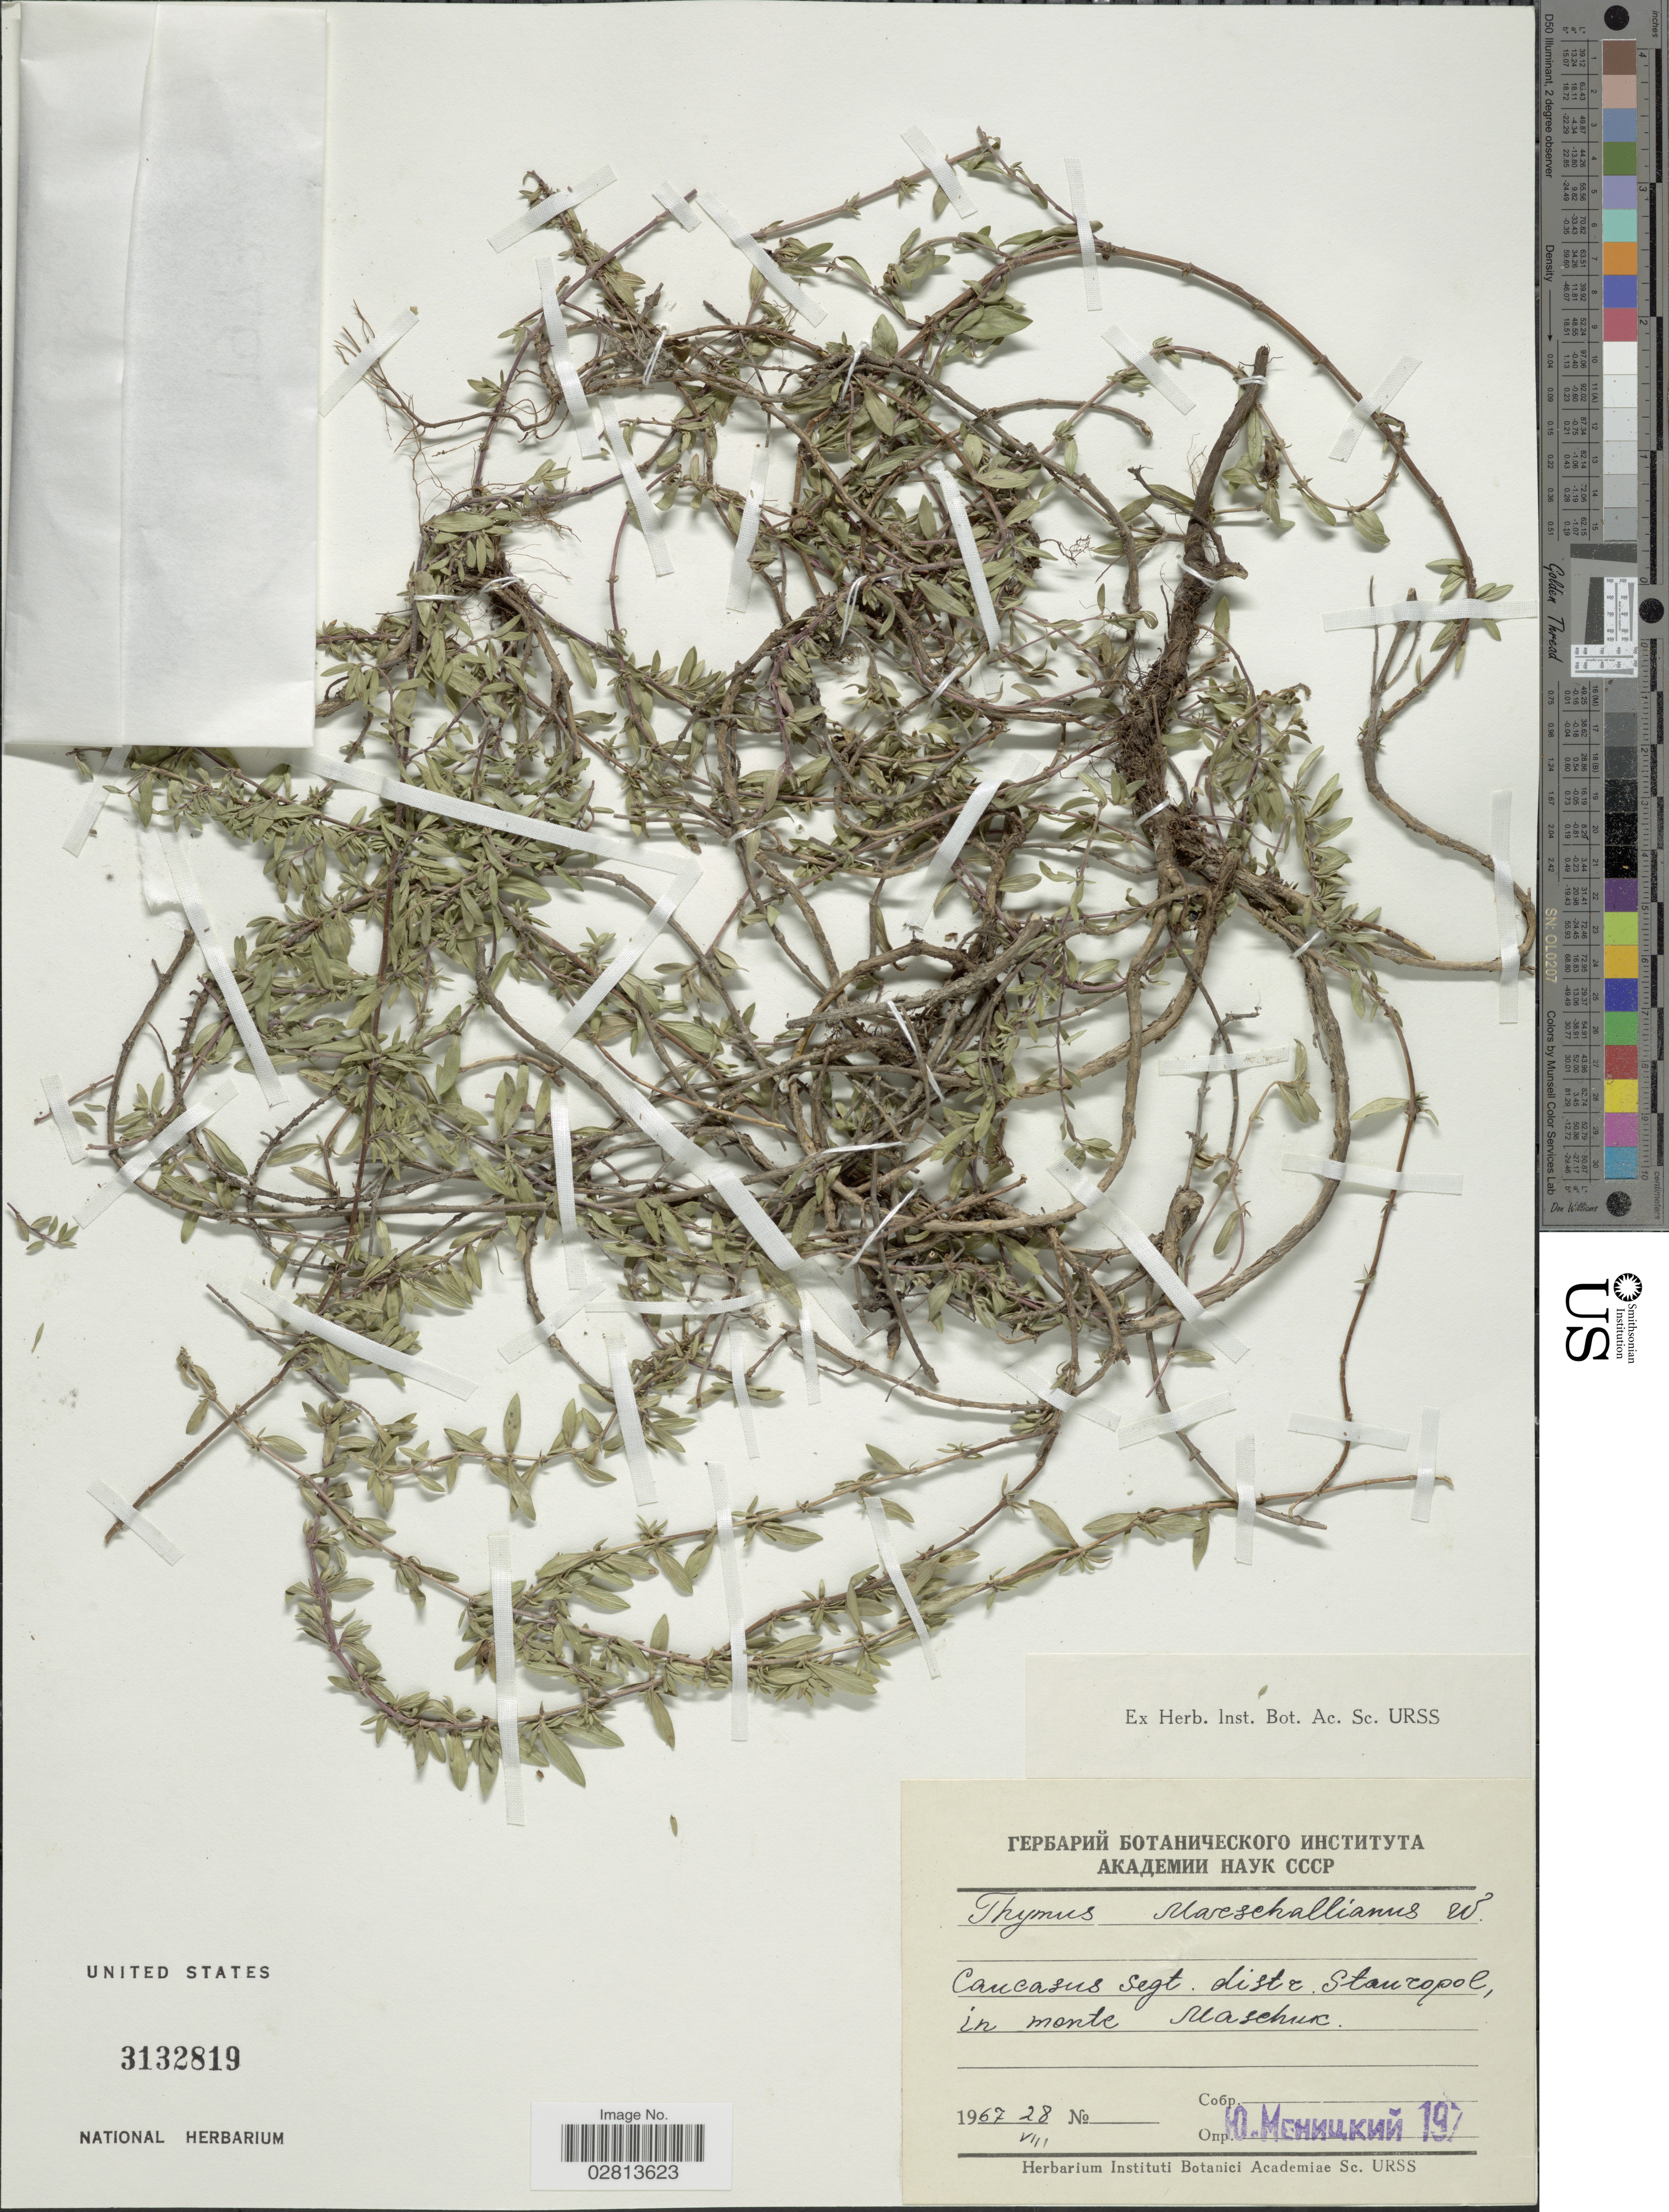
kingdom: Plantae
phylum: Tracheophyta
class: Magnoliopsida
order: Lamiales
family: Lamiaceae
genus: Thymus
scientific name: Thymus marschallianus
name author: Willd.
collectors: U. Menitsky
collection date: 1967-08-28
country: Russian Federation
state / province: Stavropol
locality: Machuk Mountain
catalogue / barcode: US 3132819